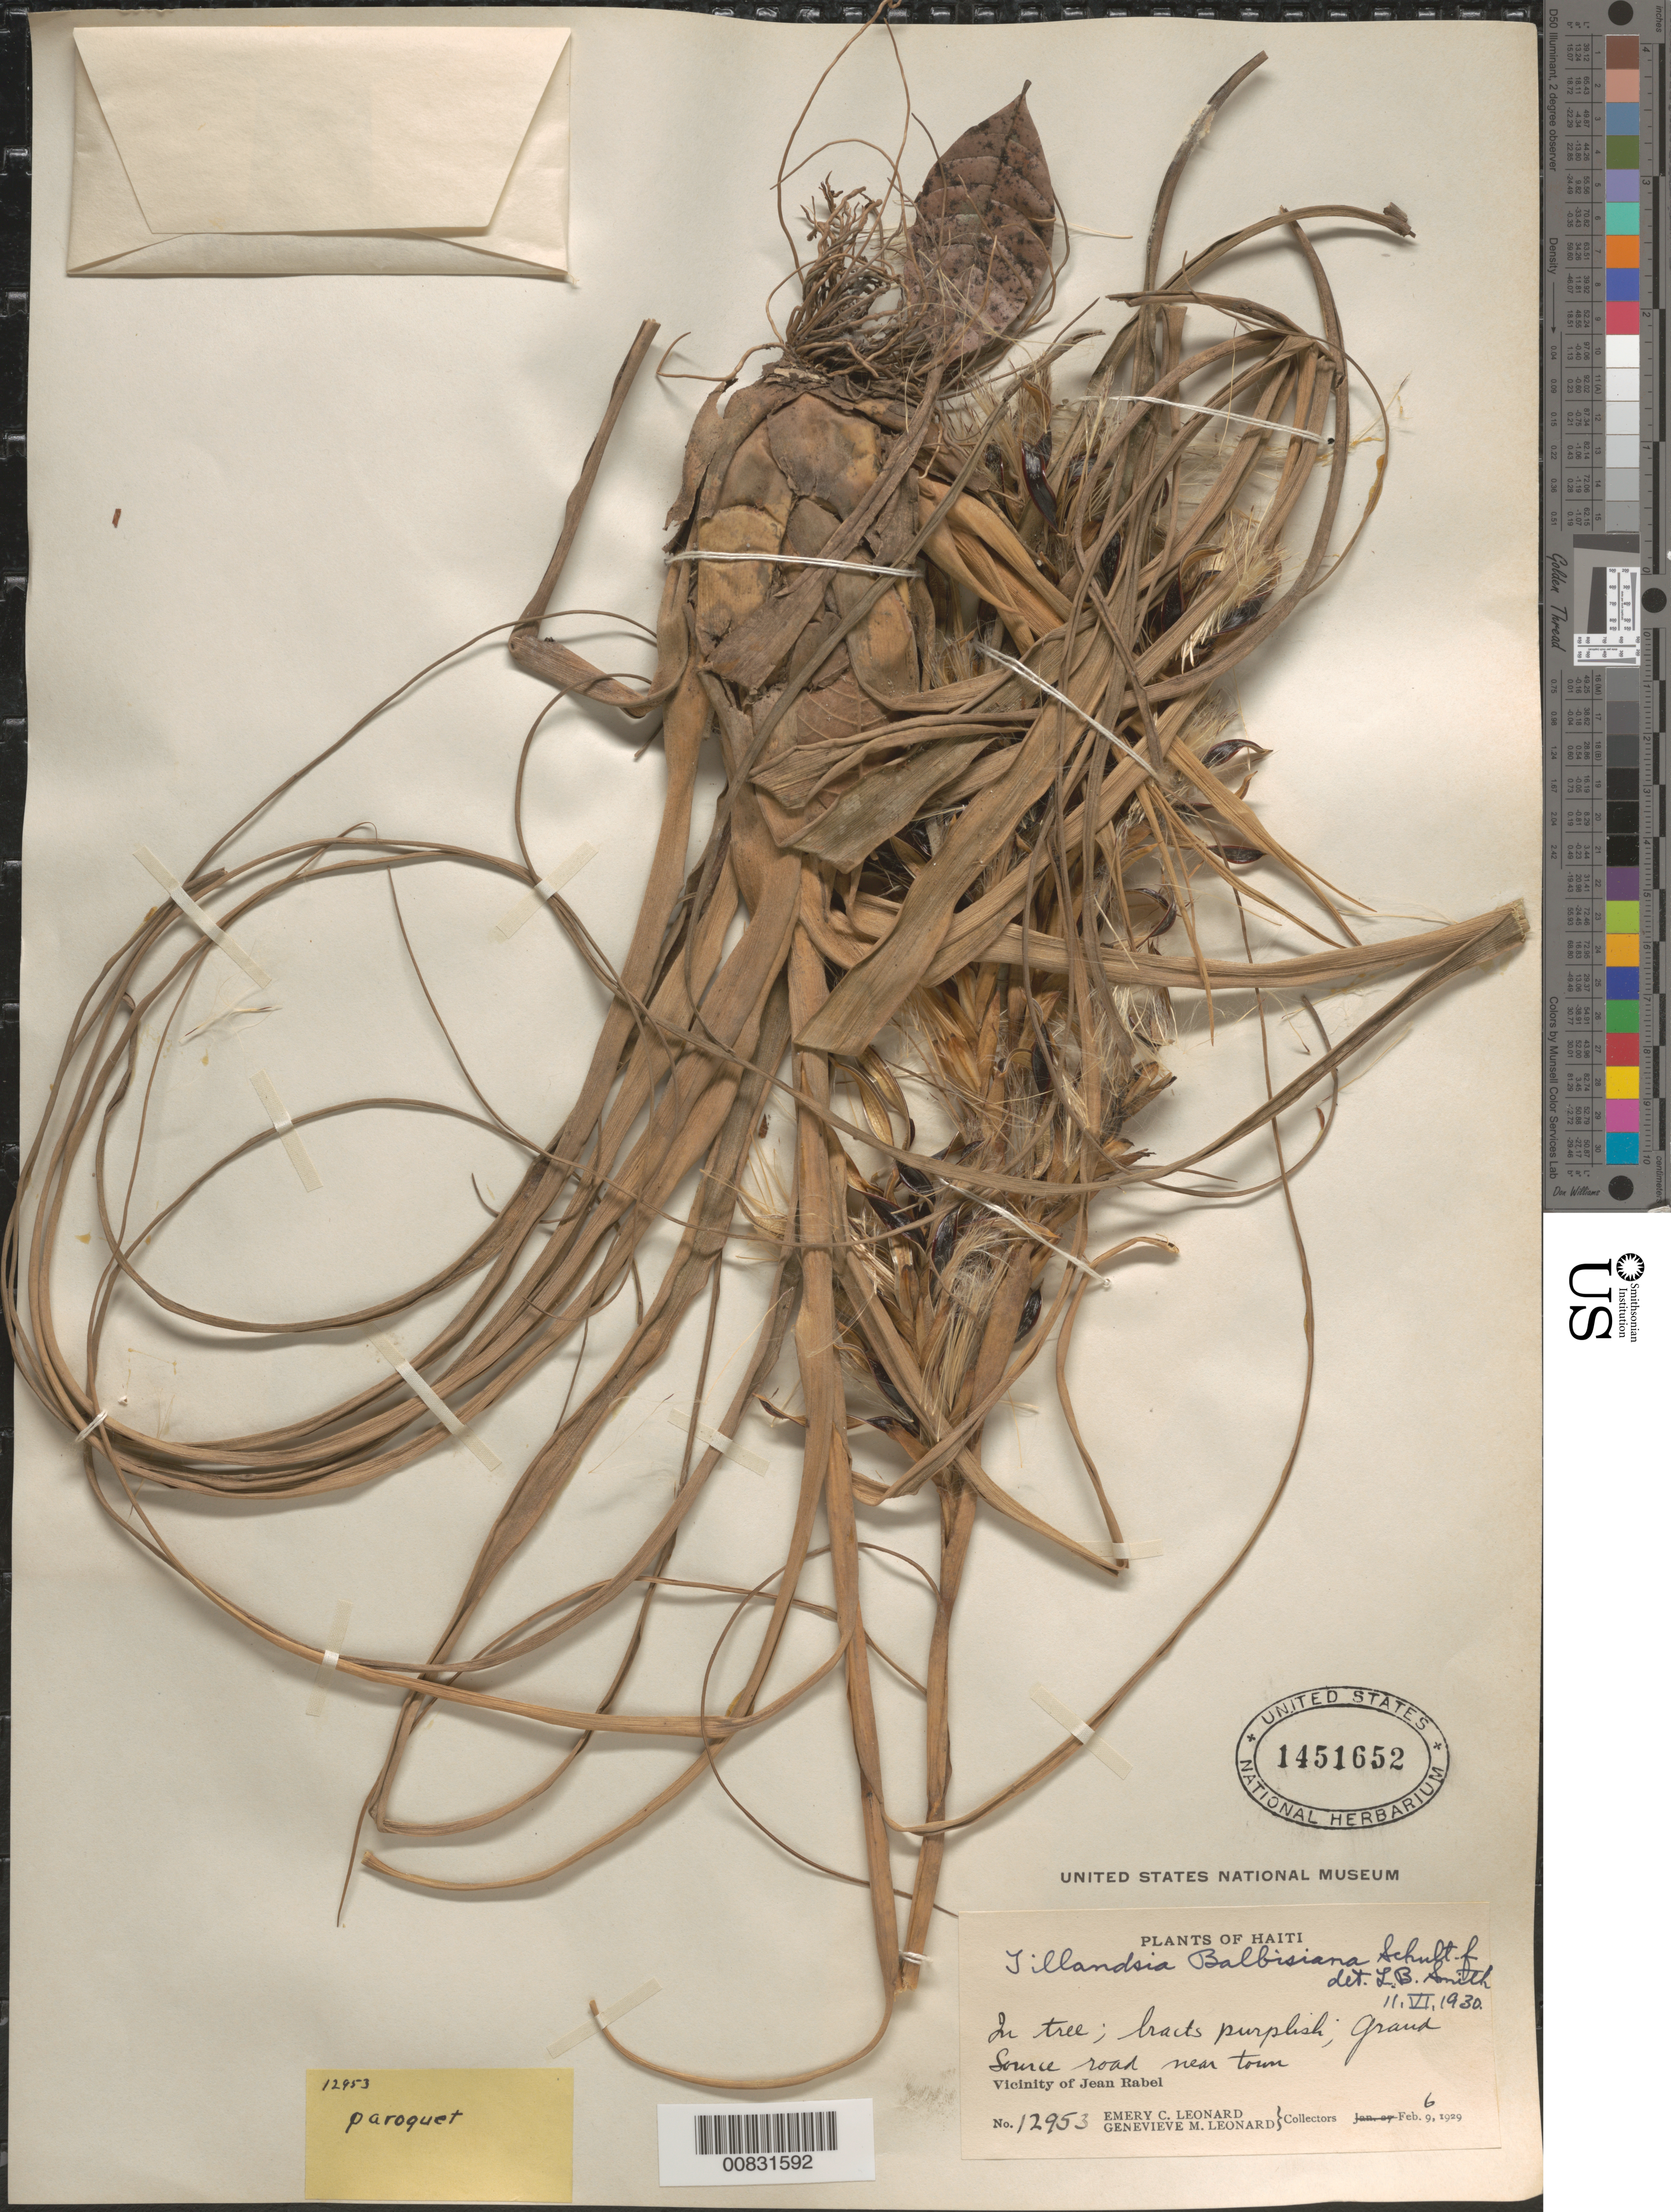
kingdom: Plantae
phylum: Tracheophyta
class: Liliopsida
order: Poales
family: Bromeliaceae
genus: Tillandsia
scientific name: Tillandsia balbisiana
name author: Schult. f.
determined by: Smith, Lyman B., (US), NMNH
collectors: E. C. Leonard & G. M. Leonard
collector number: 12953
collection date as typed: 06 Feb 1929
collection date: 1929-02-06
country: Haiti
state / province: Nord-Ouest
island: Hispaniola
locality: Vicinity of Jean Rabel. Grande source road near town.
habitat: In tree.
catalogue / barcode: US 1451652